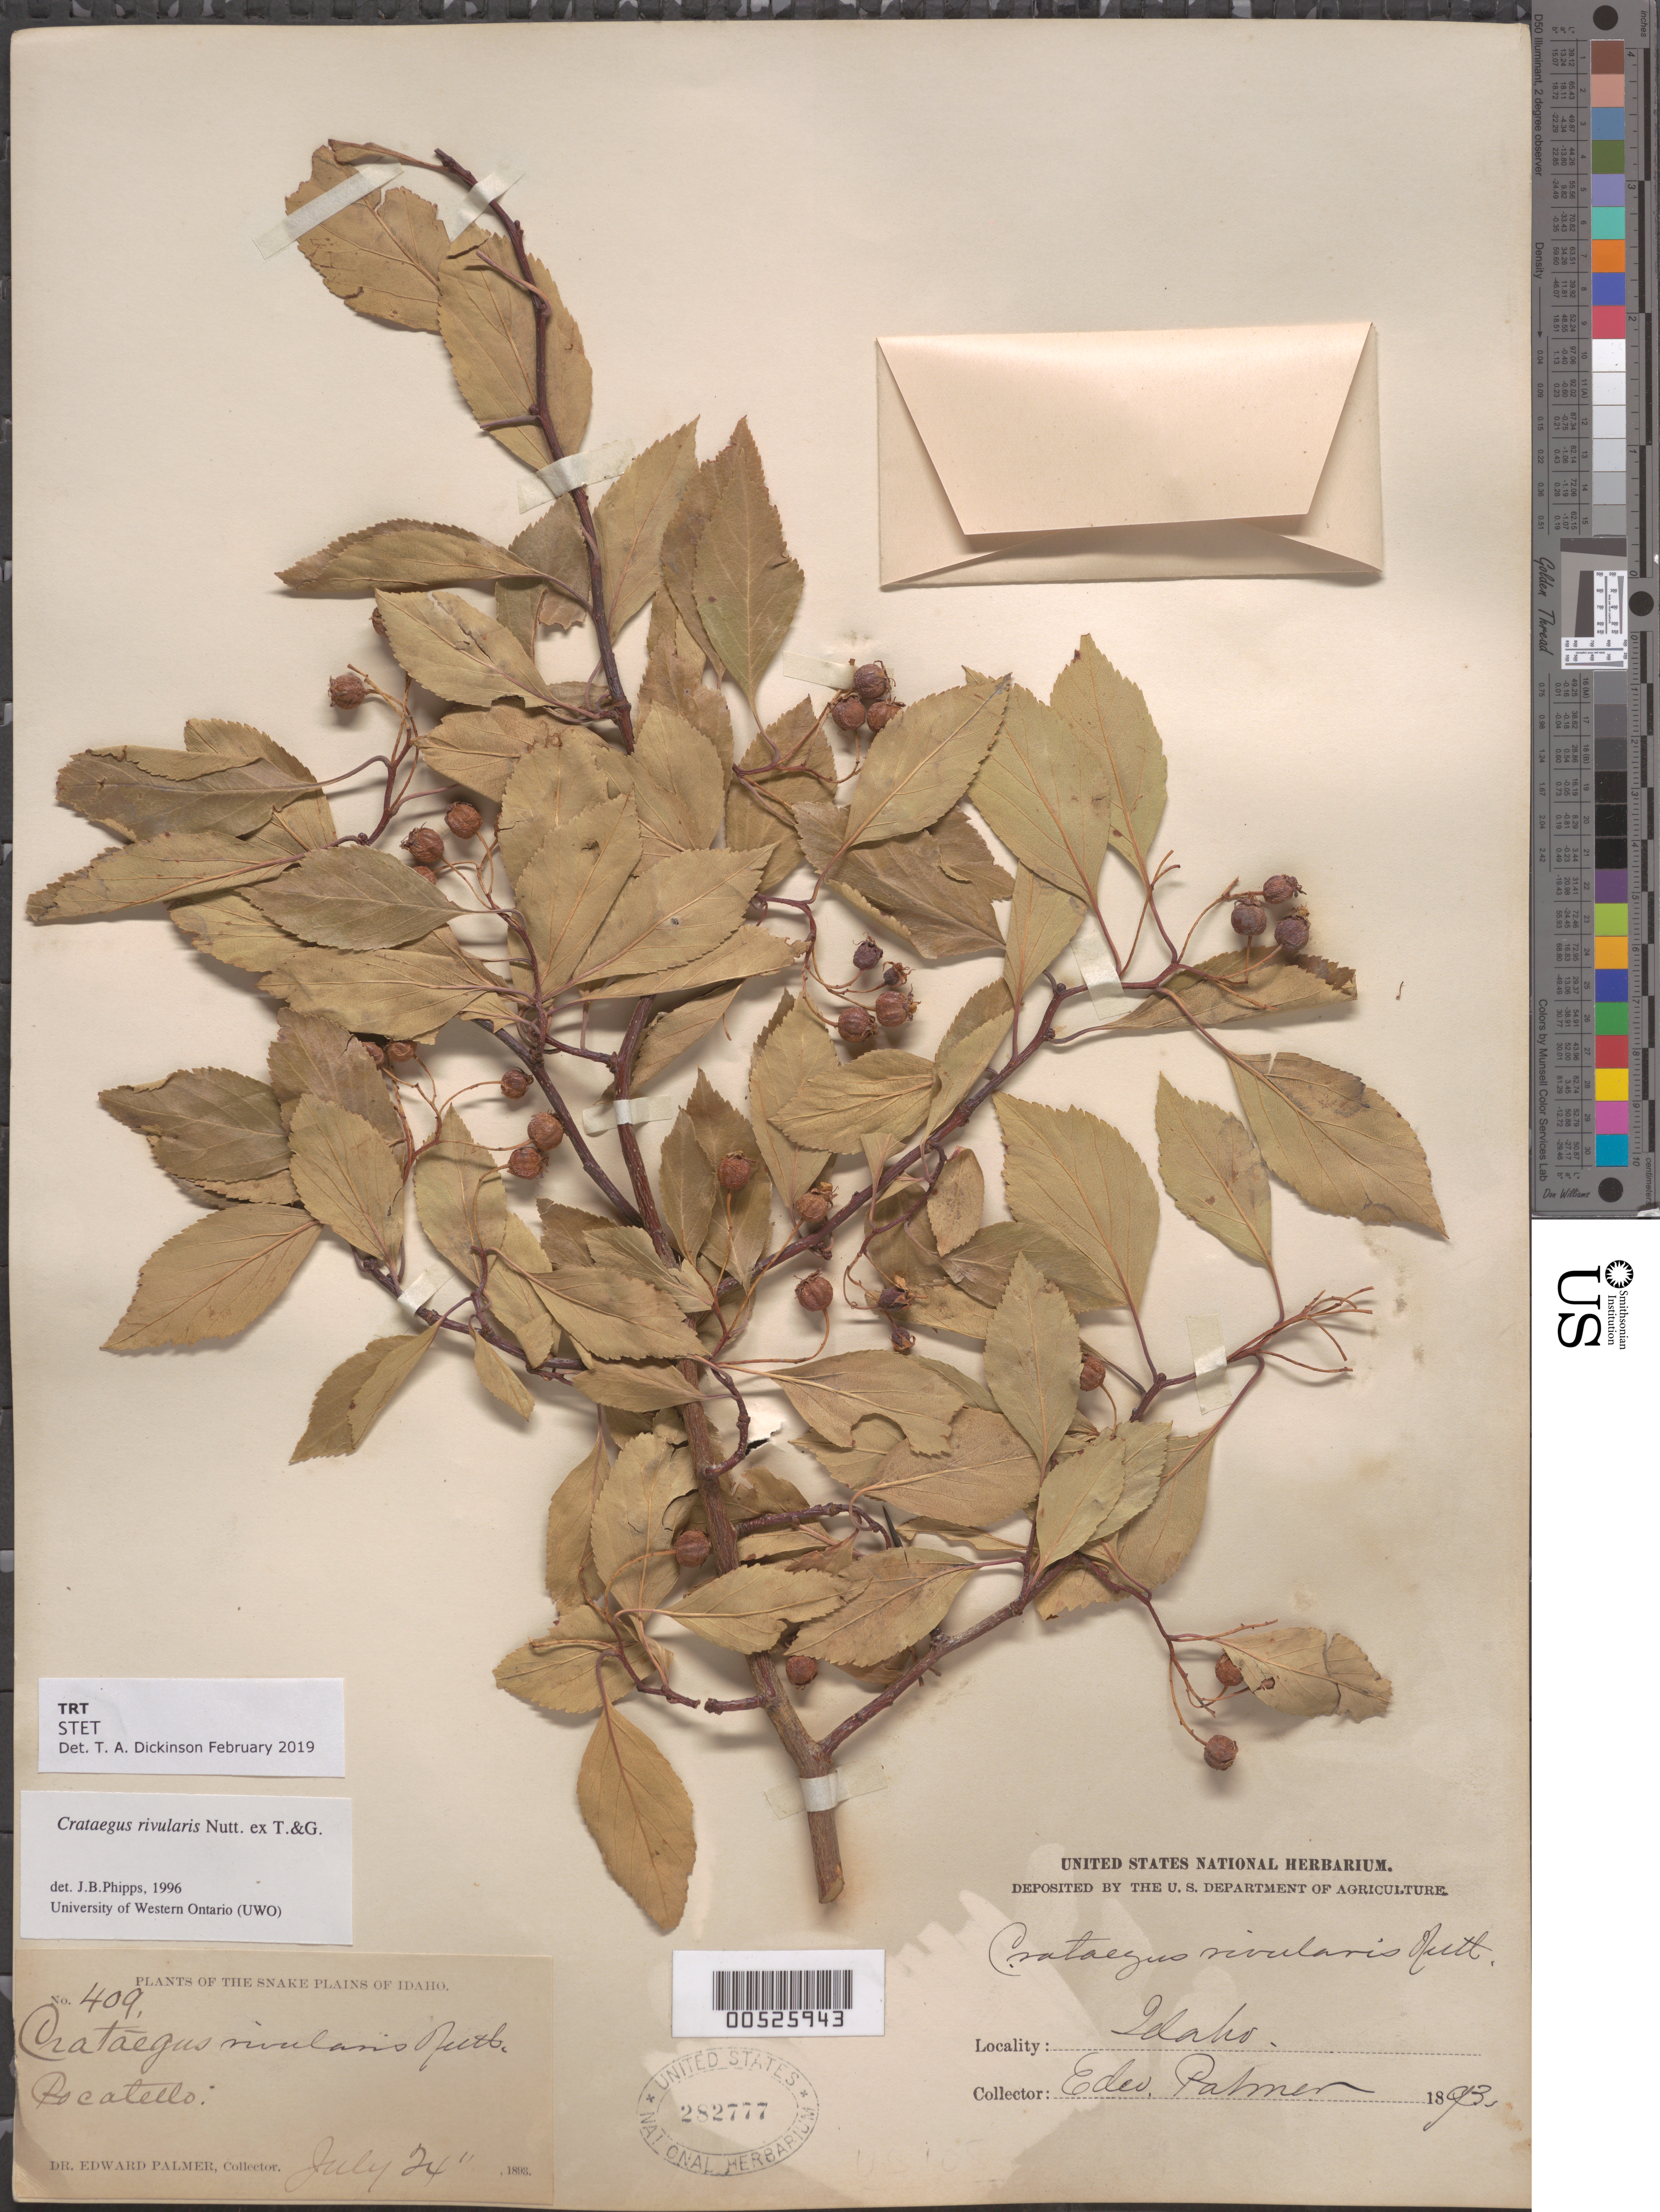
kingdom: Plantae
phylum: Tracheophyta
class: Magnoliopsida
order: Rosales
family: Rosaceae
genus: Crataegus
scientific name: Crataegus rivularis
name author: Nutt.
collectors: E. Palmer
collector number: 409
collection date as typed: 24 Jul 1893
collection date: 1893-07-24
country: United States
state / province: Idaho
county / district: Bannock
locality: Pocatello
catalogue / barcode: US 282777